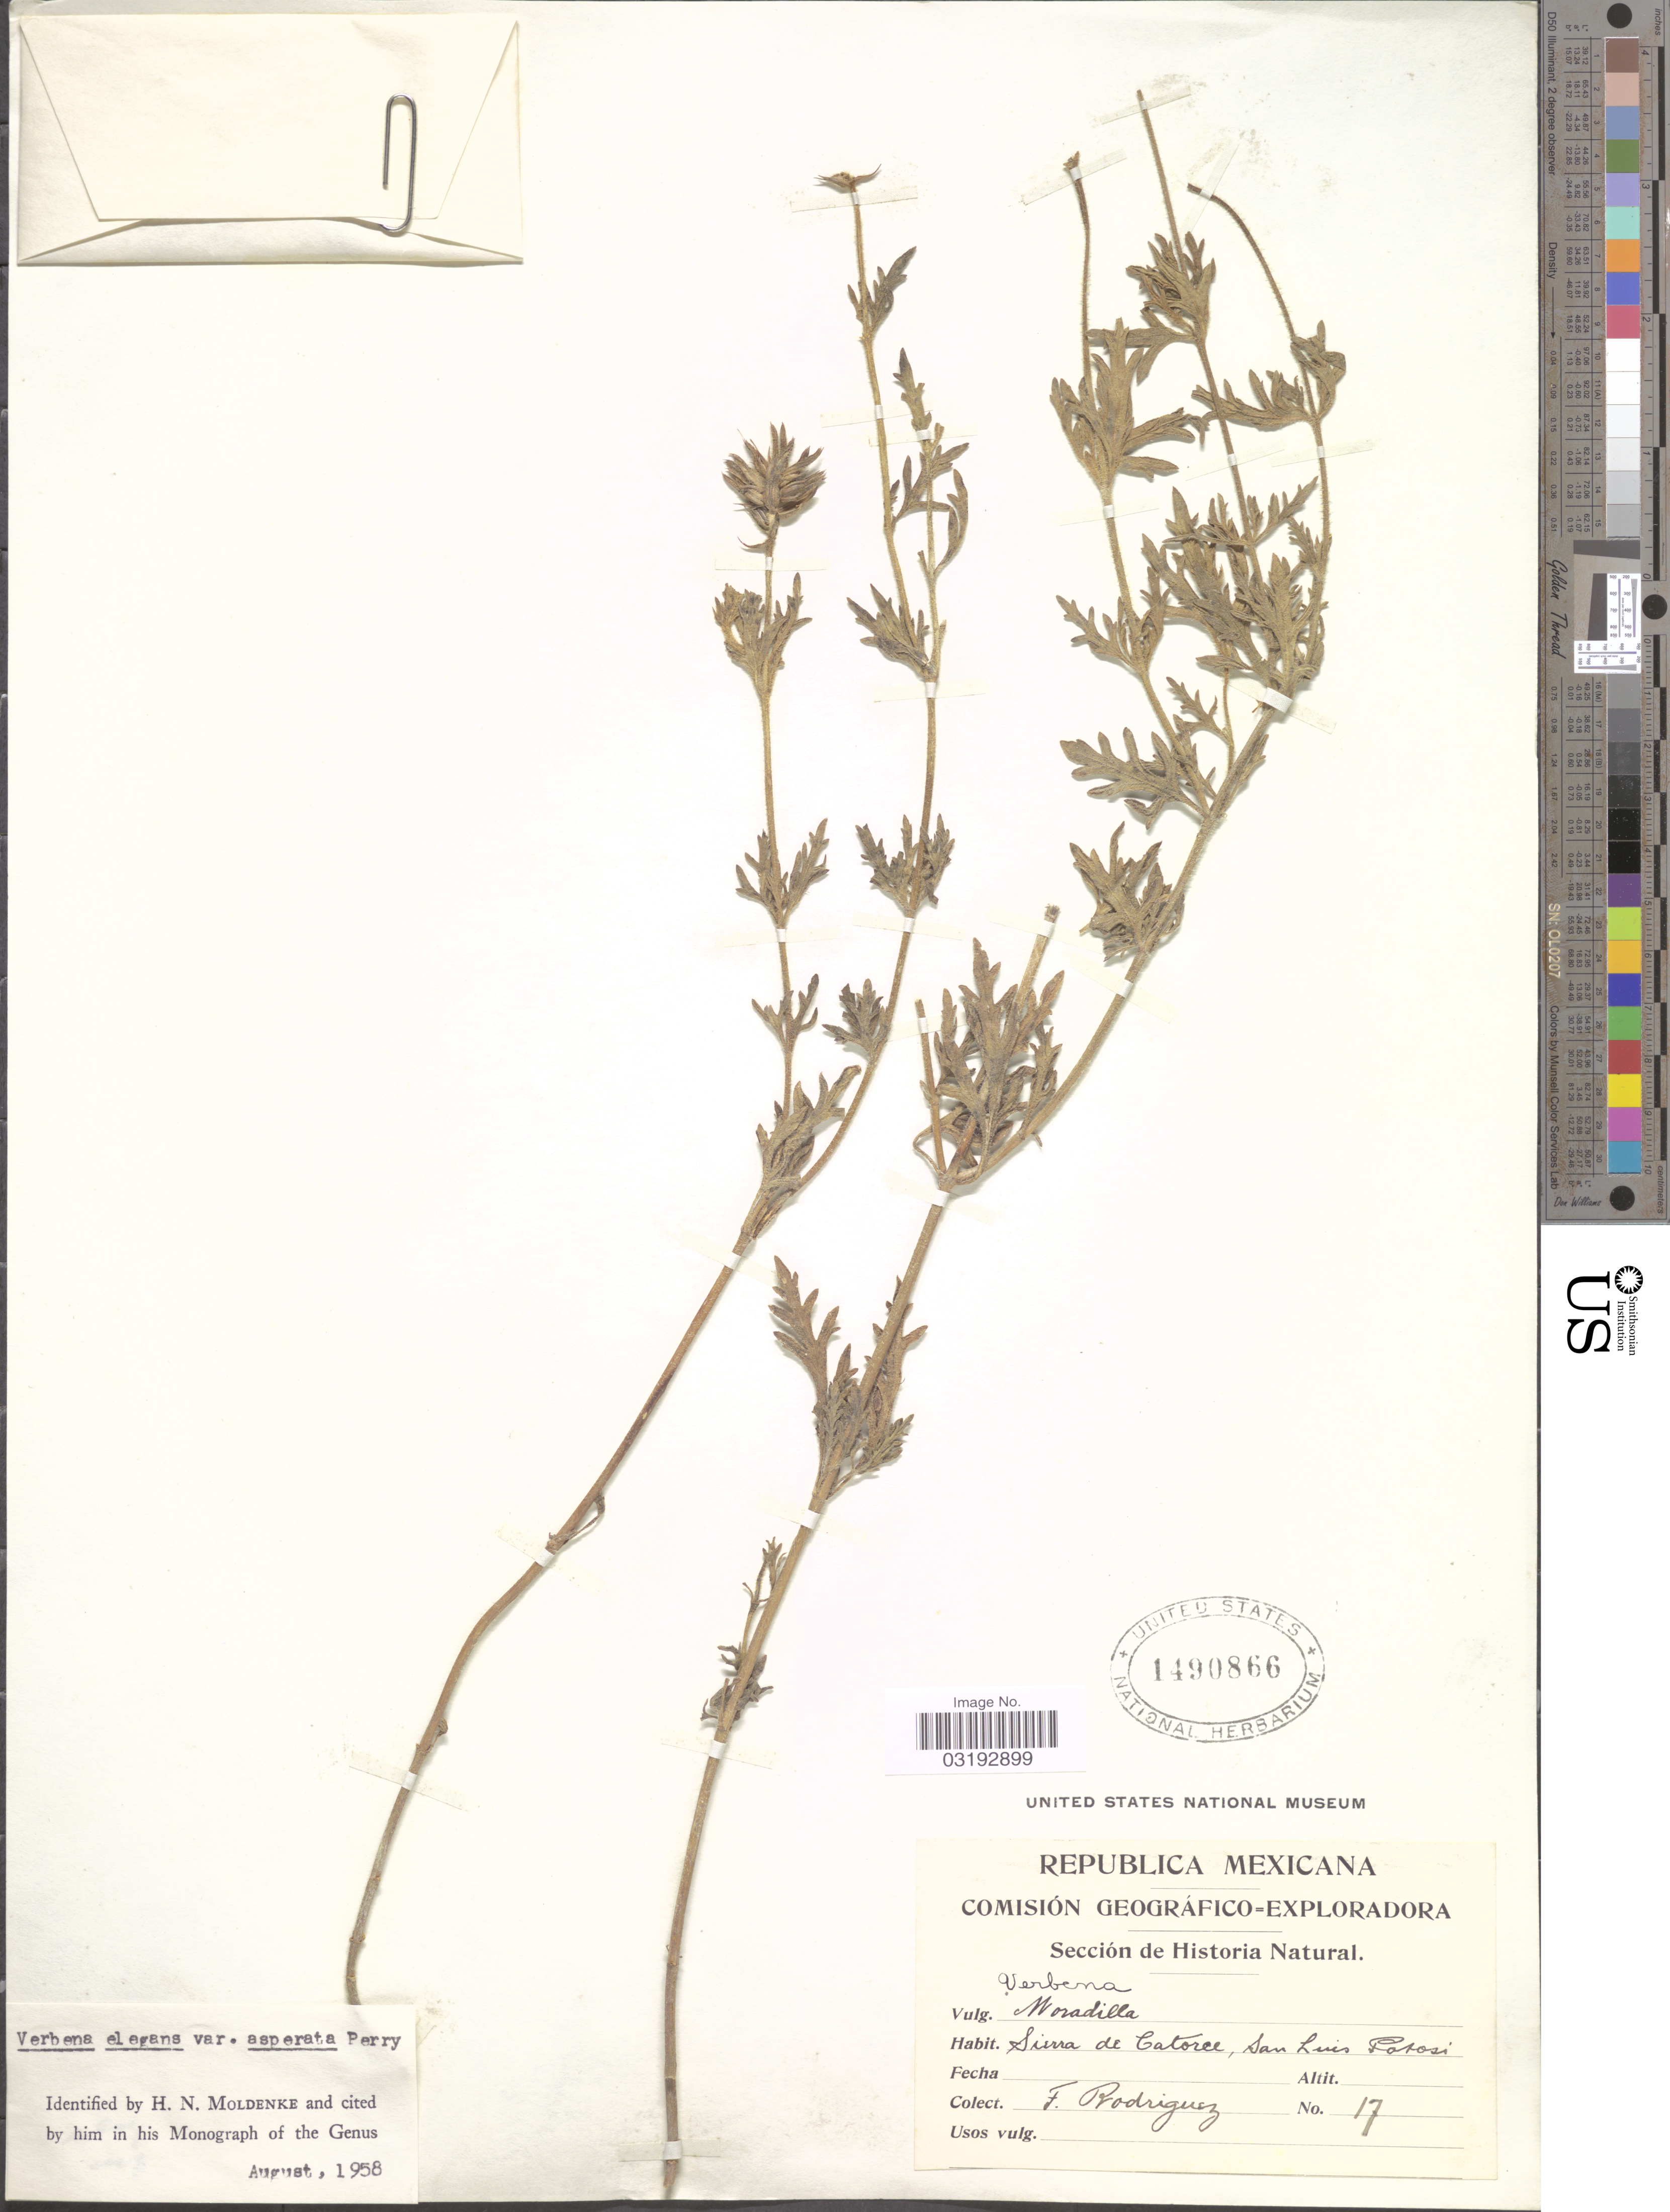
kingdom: Plantae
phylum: Tracheophyta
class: Magnoliopsida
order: Lamiales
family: Verbenaceae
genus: Verbena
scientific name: Verbena elegans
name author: Kunth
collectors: F. Rodriguez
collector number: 17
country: Mexico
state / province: San Luis Potosí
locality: Sierra de Catorce.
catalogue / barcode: US 1490866